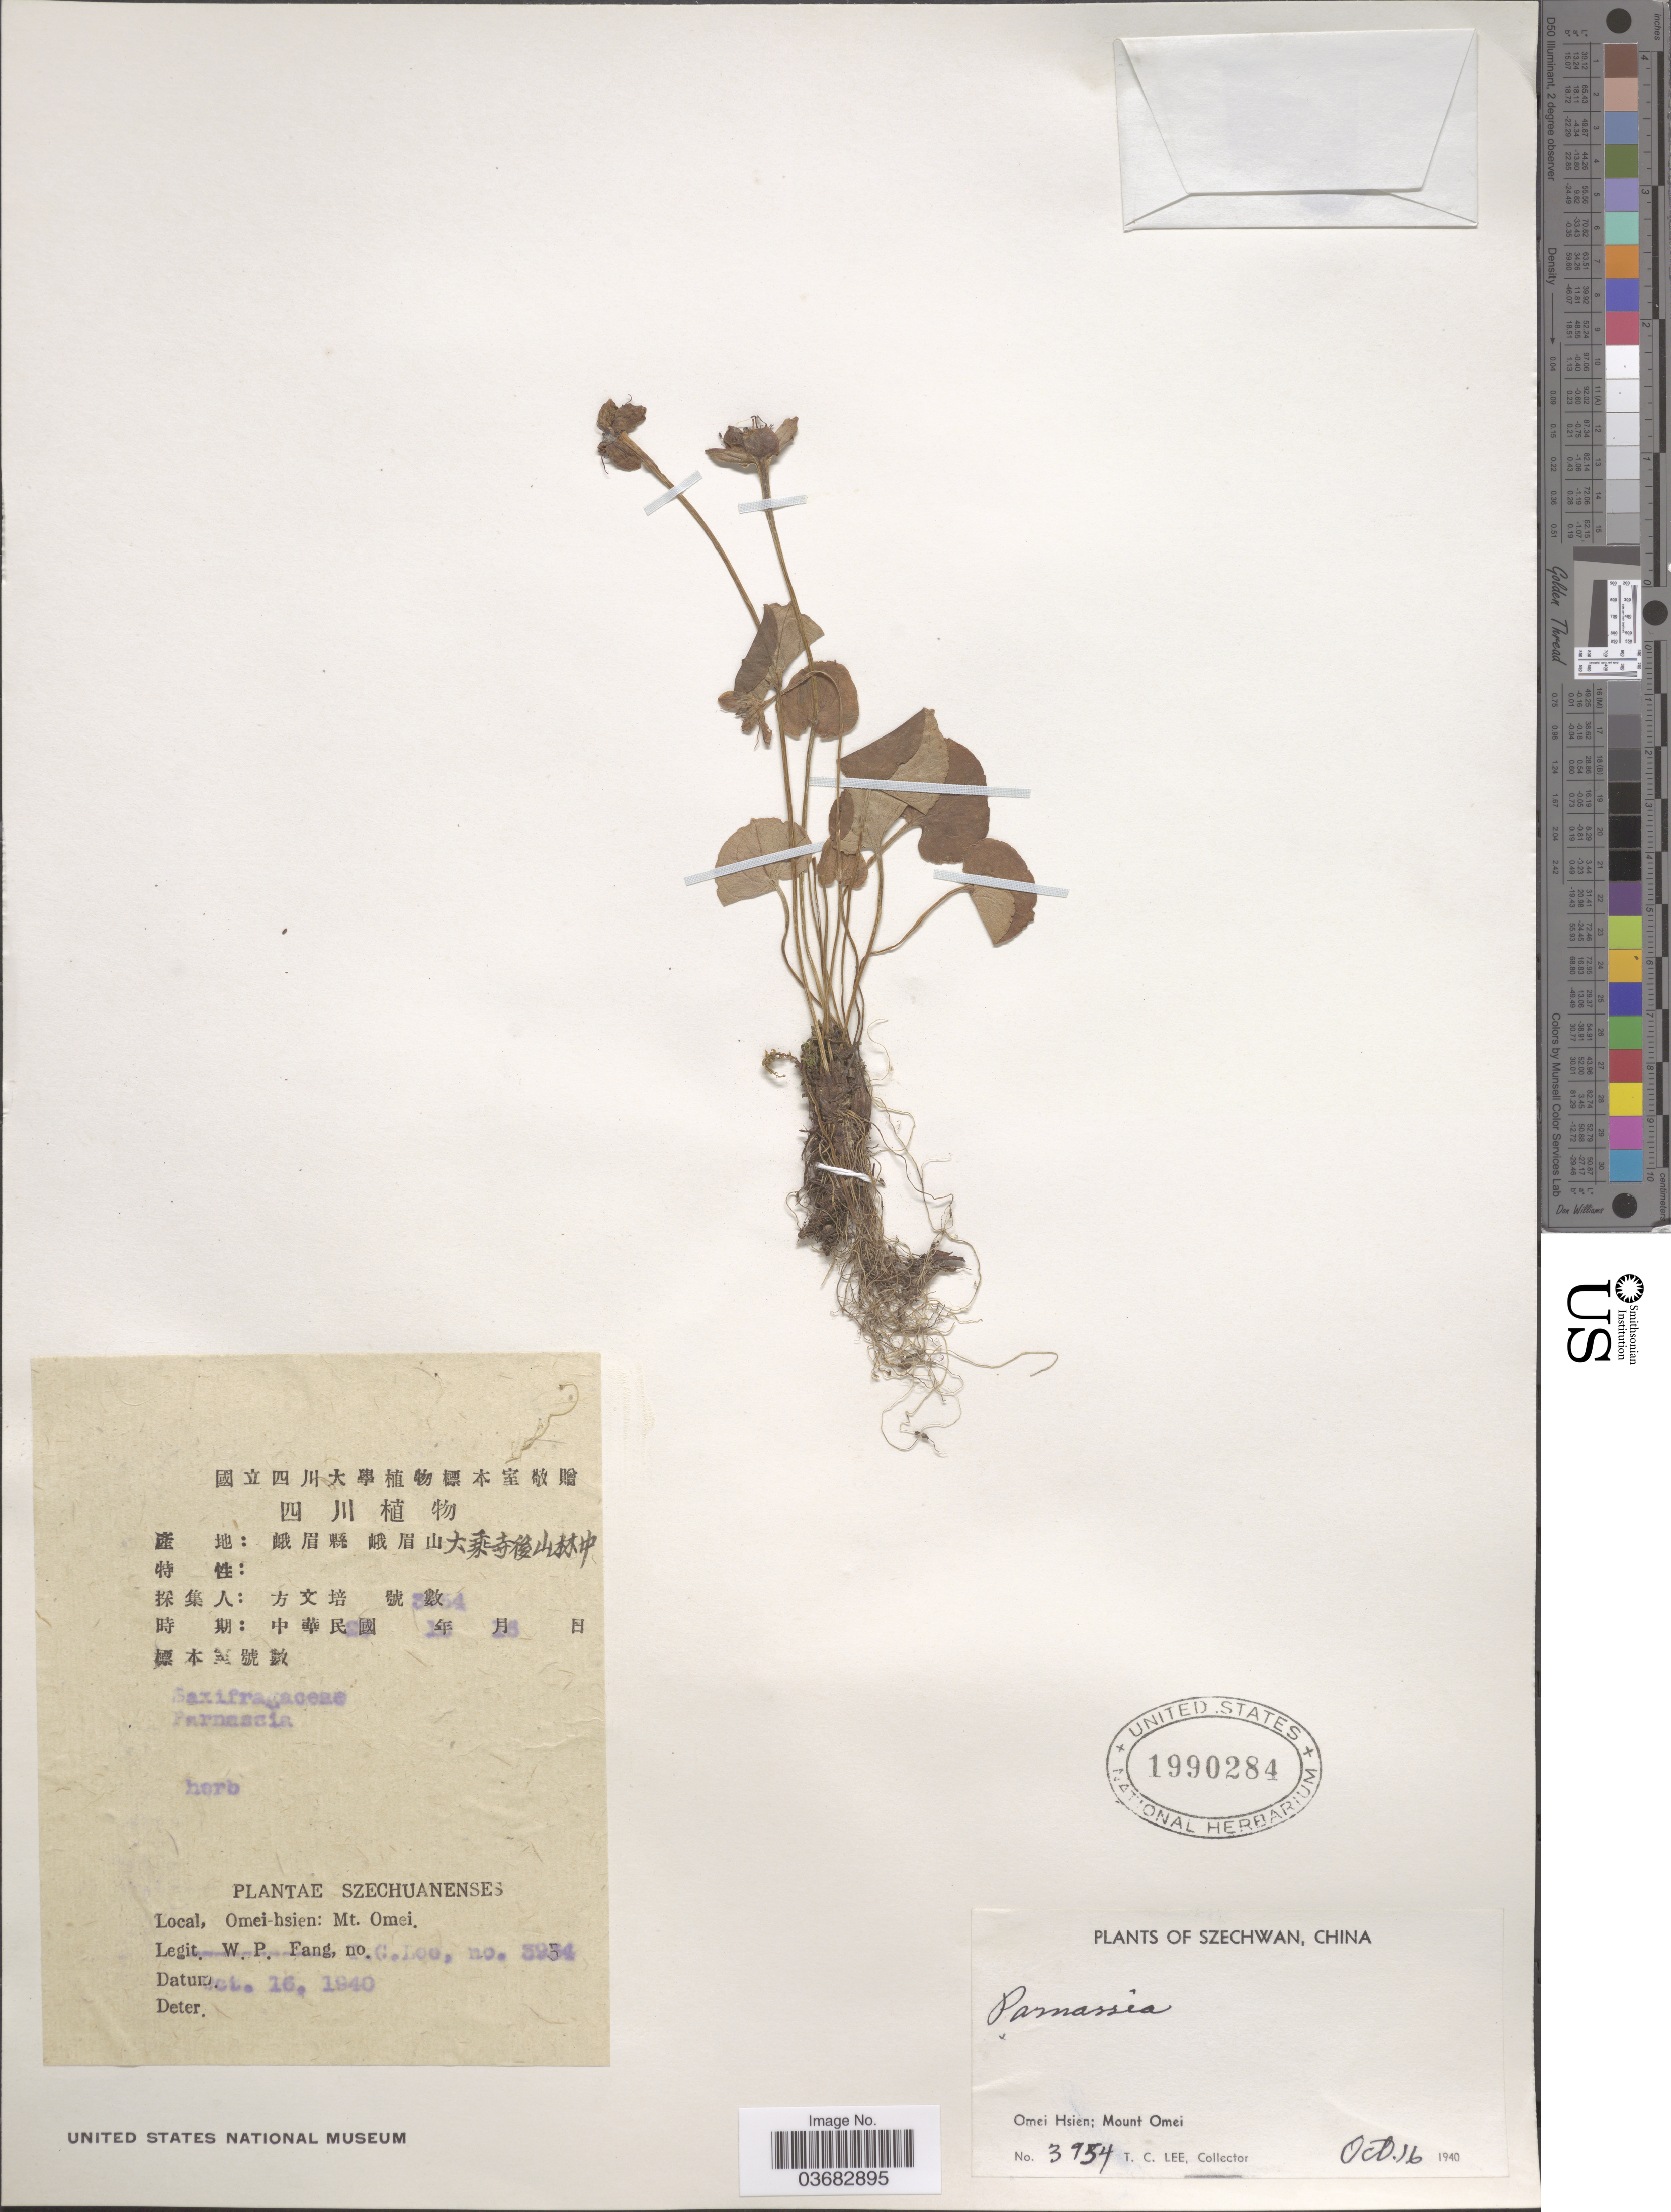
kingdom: Plantae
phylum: Tracheophyta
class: Magnoliopsida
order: Celastrales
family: Parnassiaceae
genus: Parnassia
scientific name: Parnassia sp.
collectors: T. Lee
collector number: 3954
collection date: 1940-10-16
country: China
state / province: Sichuan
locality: Szechwan. Omei Hsien: Mount Omei.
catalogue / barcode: US 1990284